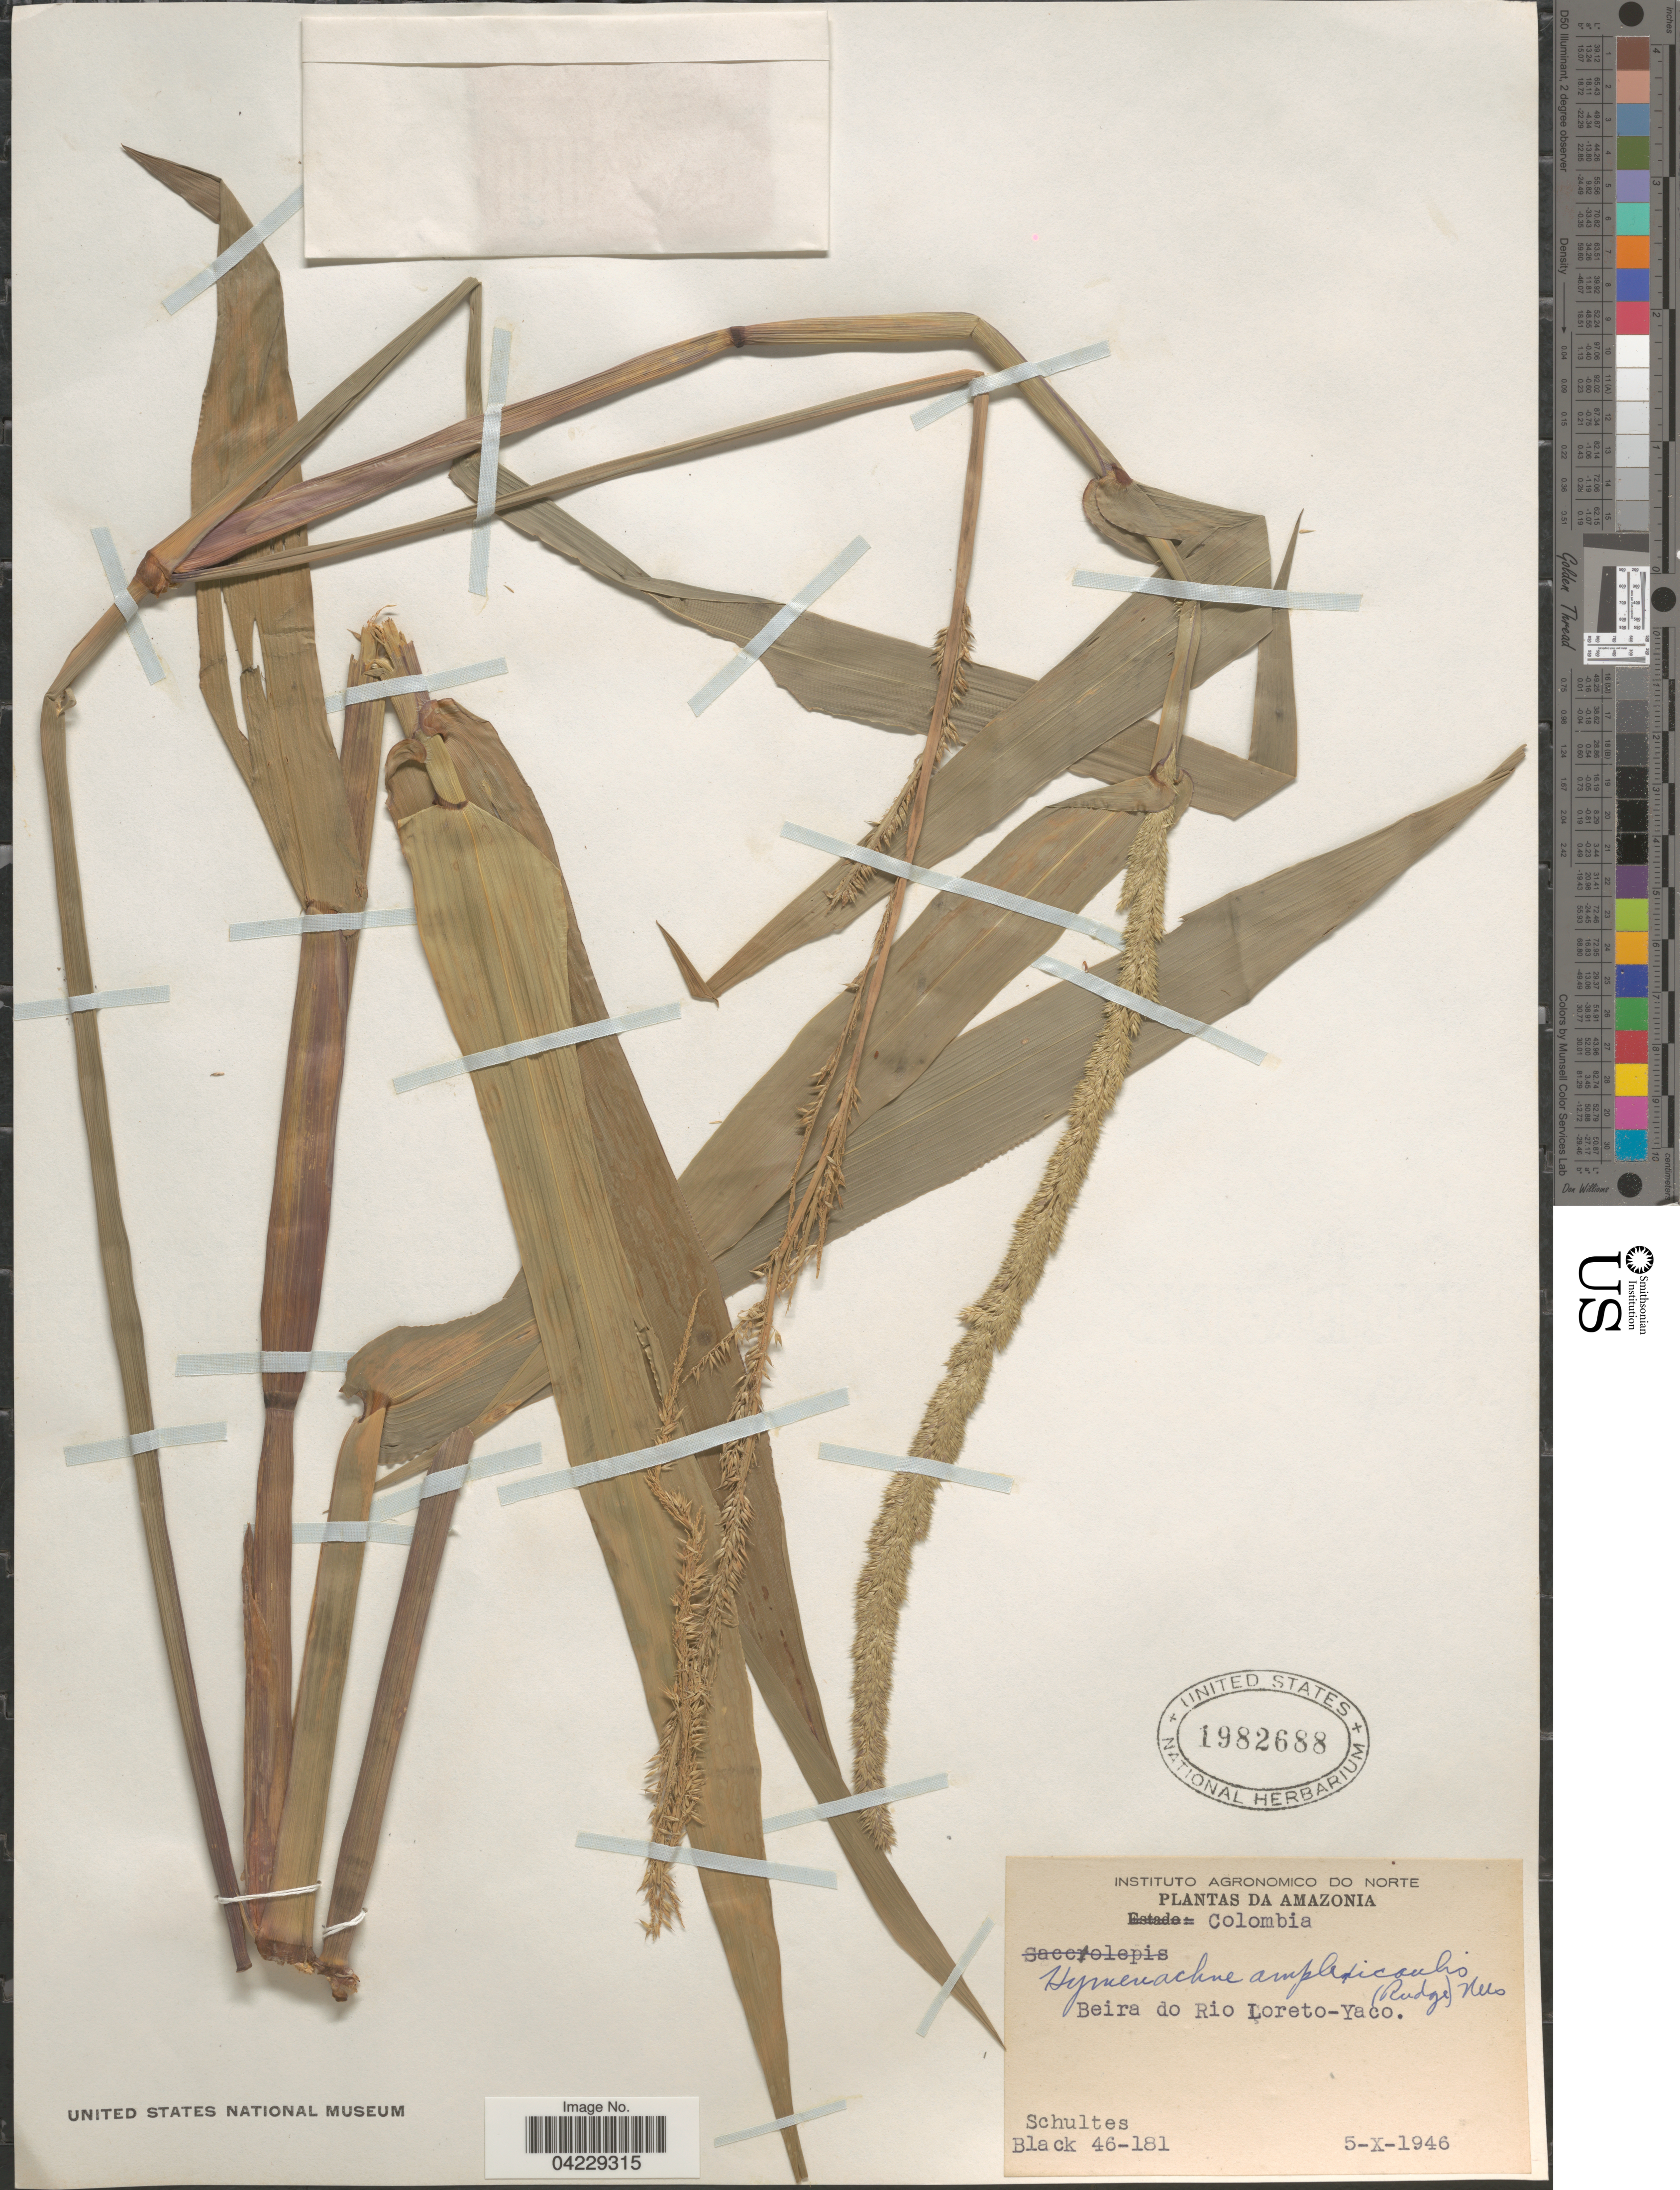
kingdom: Plantae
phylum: Tracheophyta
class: Liliopsida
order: Poales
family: Poaceae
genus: Hymenachne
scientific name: Hymenachne amplexicaulis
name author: (Rudge) Nees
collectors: -- Schultes & -- Black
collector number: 46-181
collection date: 1946-10-05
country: Peru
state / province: Loreto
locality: Amazonia. Beiro do Rio Loreto-Yaco.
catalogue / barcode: US 1982688